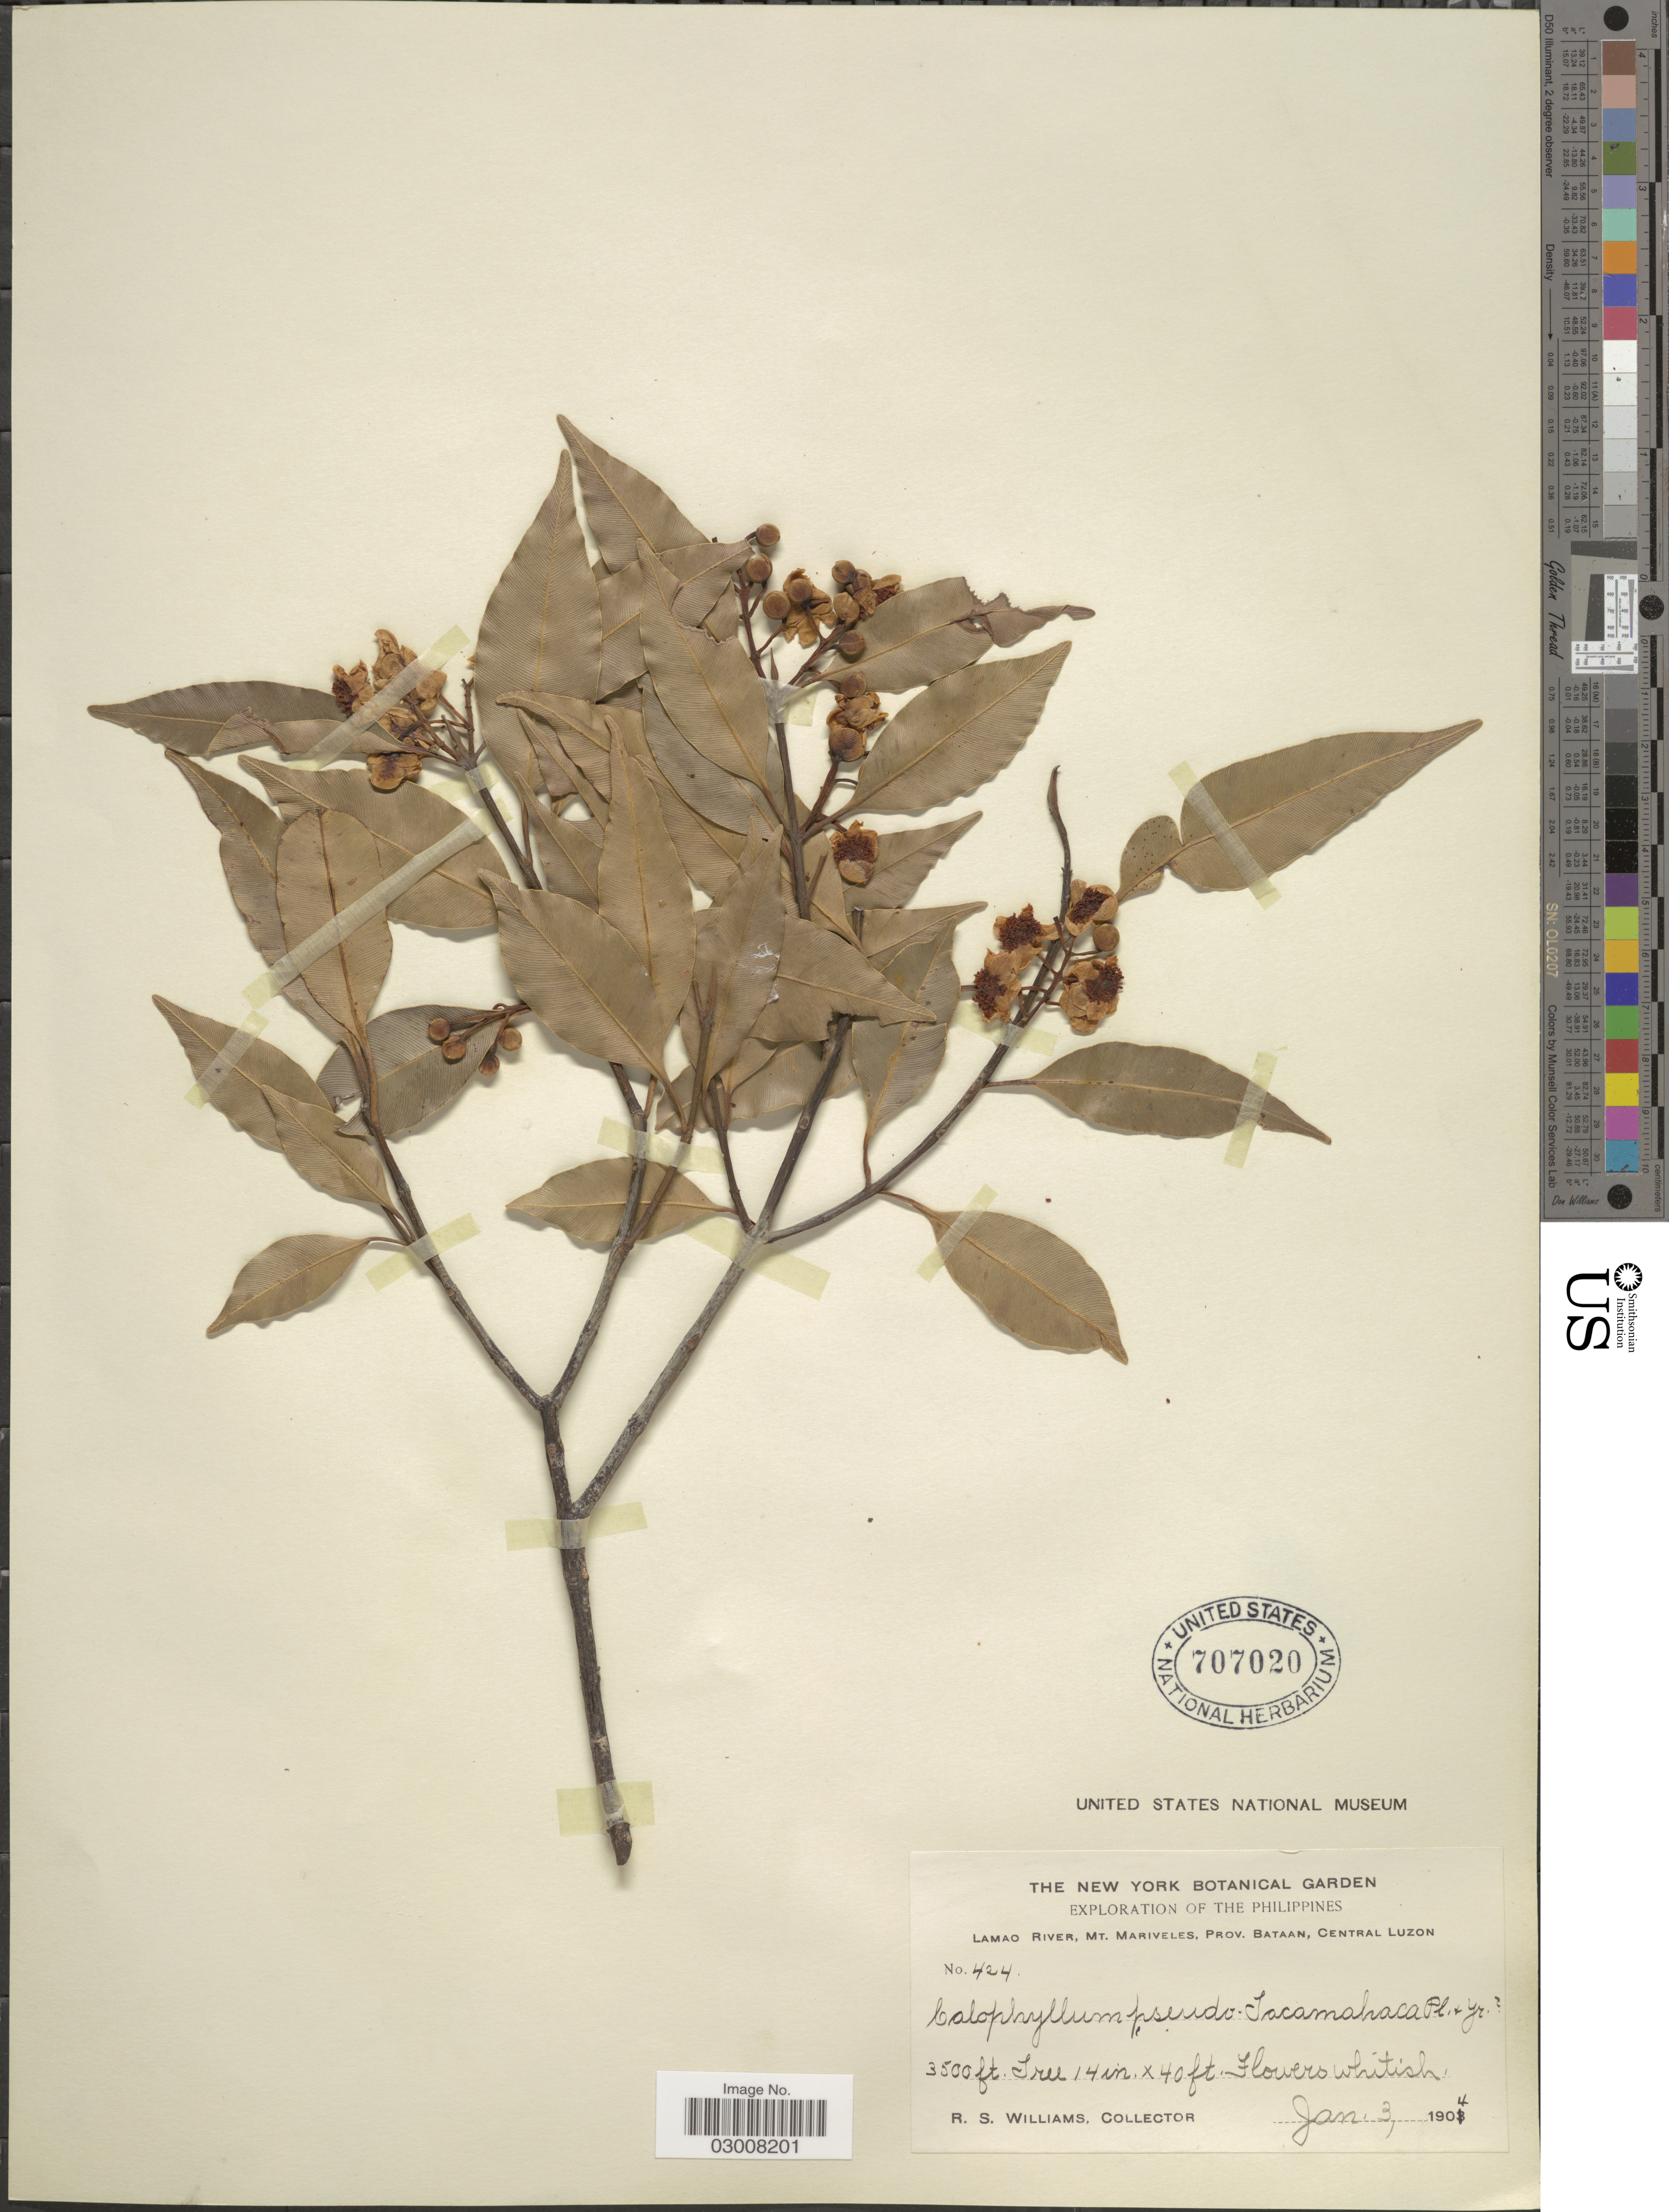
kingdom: Plantae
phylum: Tracheophyta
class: Magnoliopsida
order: Malpighiales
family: Calophyllaceae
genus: Calophyllum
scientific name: Calophyllum neoebudicum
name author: Guillaumin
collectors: R. S. Williams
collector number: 424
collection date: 1904-01-03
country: Philippines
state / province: Central Luzon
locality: Lamao River, Mt. Mariveles, Prov. Bataan, Central Luzon.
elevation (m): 1067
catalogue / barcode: US 707020